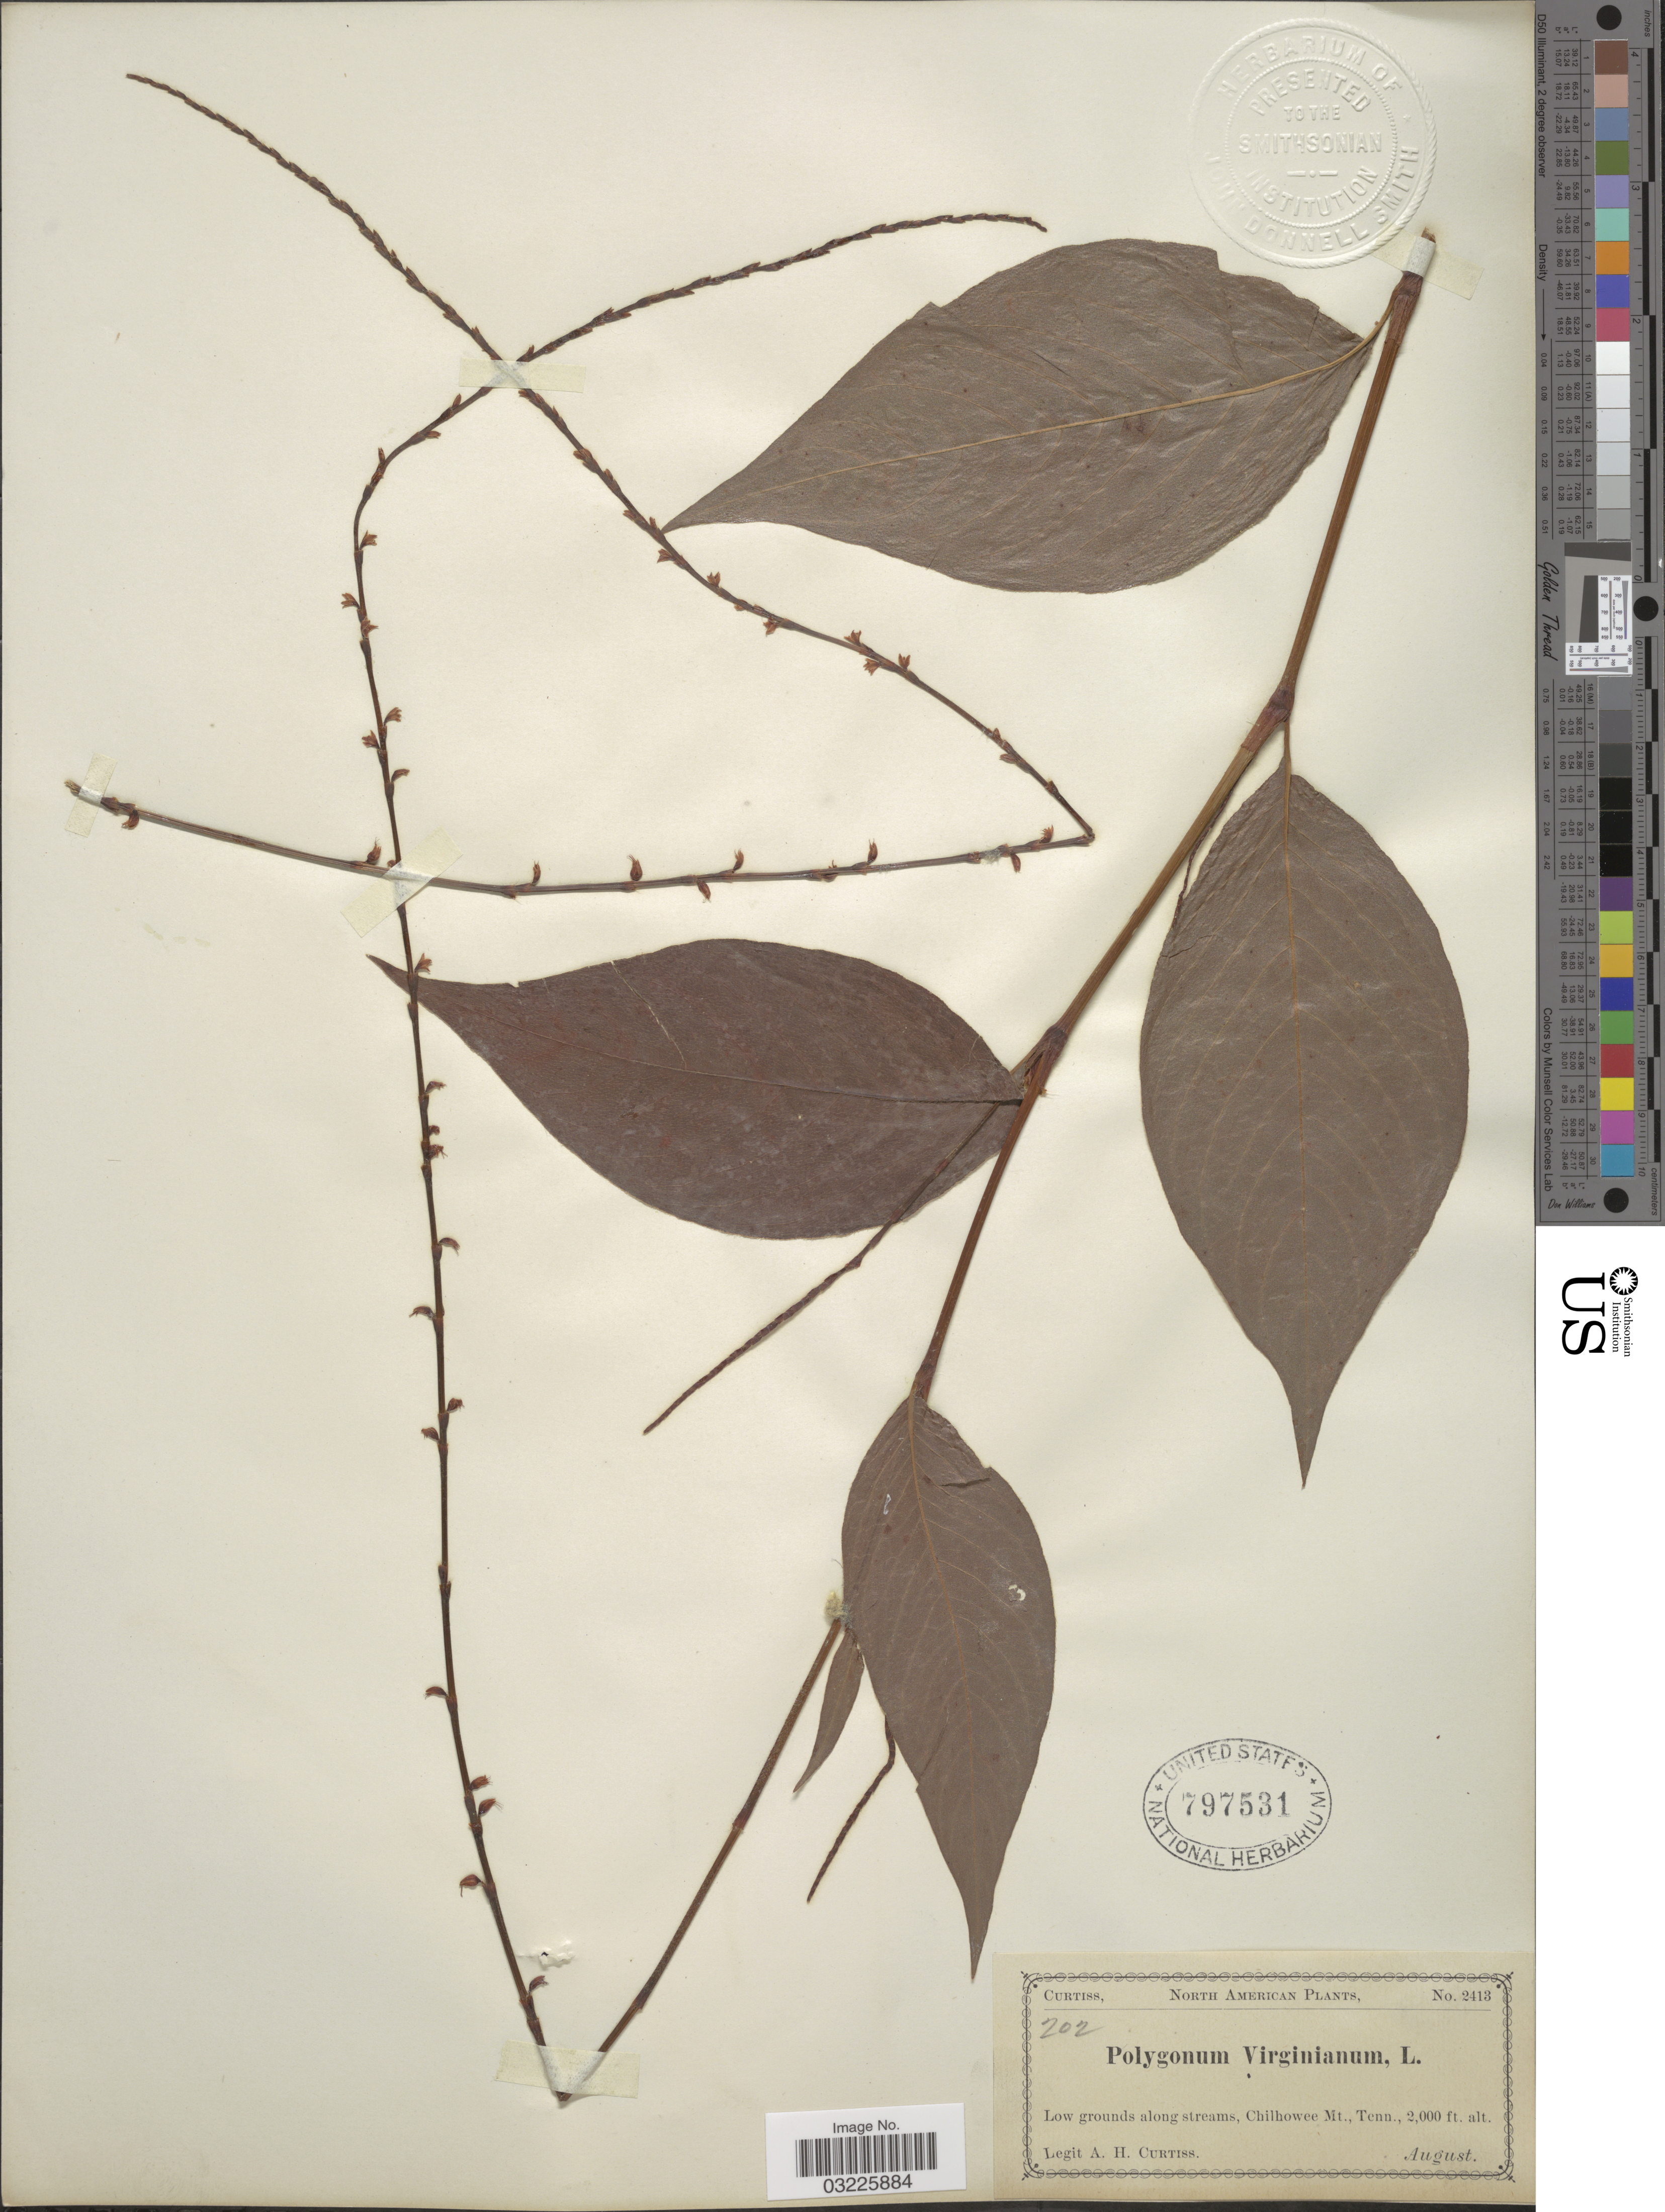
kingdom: Plantae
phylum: Tracheophyta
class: Magnoliopsida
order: Caryophyllales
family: Polygonaceae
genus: Persicaria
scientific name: Persicaria virginiana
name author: (L.) Gaertn.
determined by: Atha, D. E.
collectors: A. H. Curtiss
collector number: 2413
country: United States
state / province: Tennessee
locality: Low grounds along streams, Chilhowee Mt.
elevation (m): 610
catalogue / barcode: US 797531